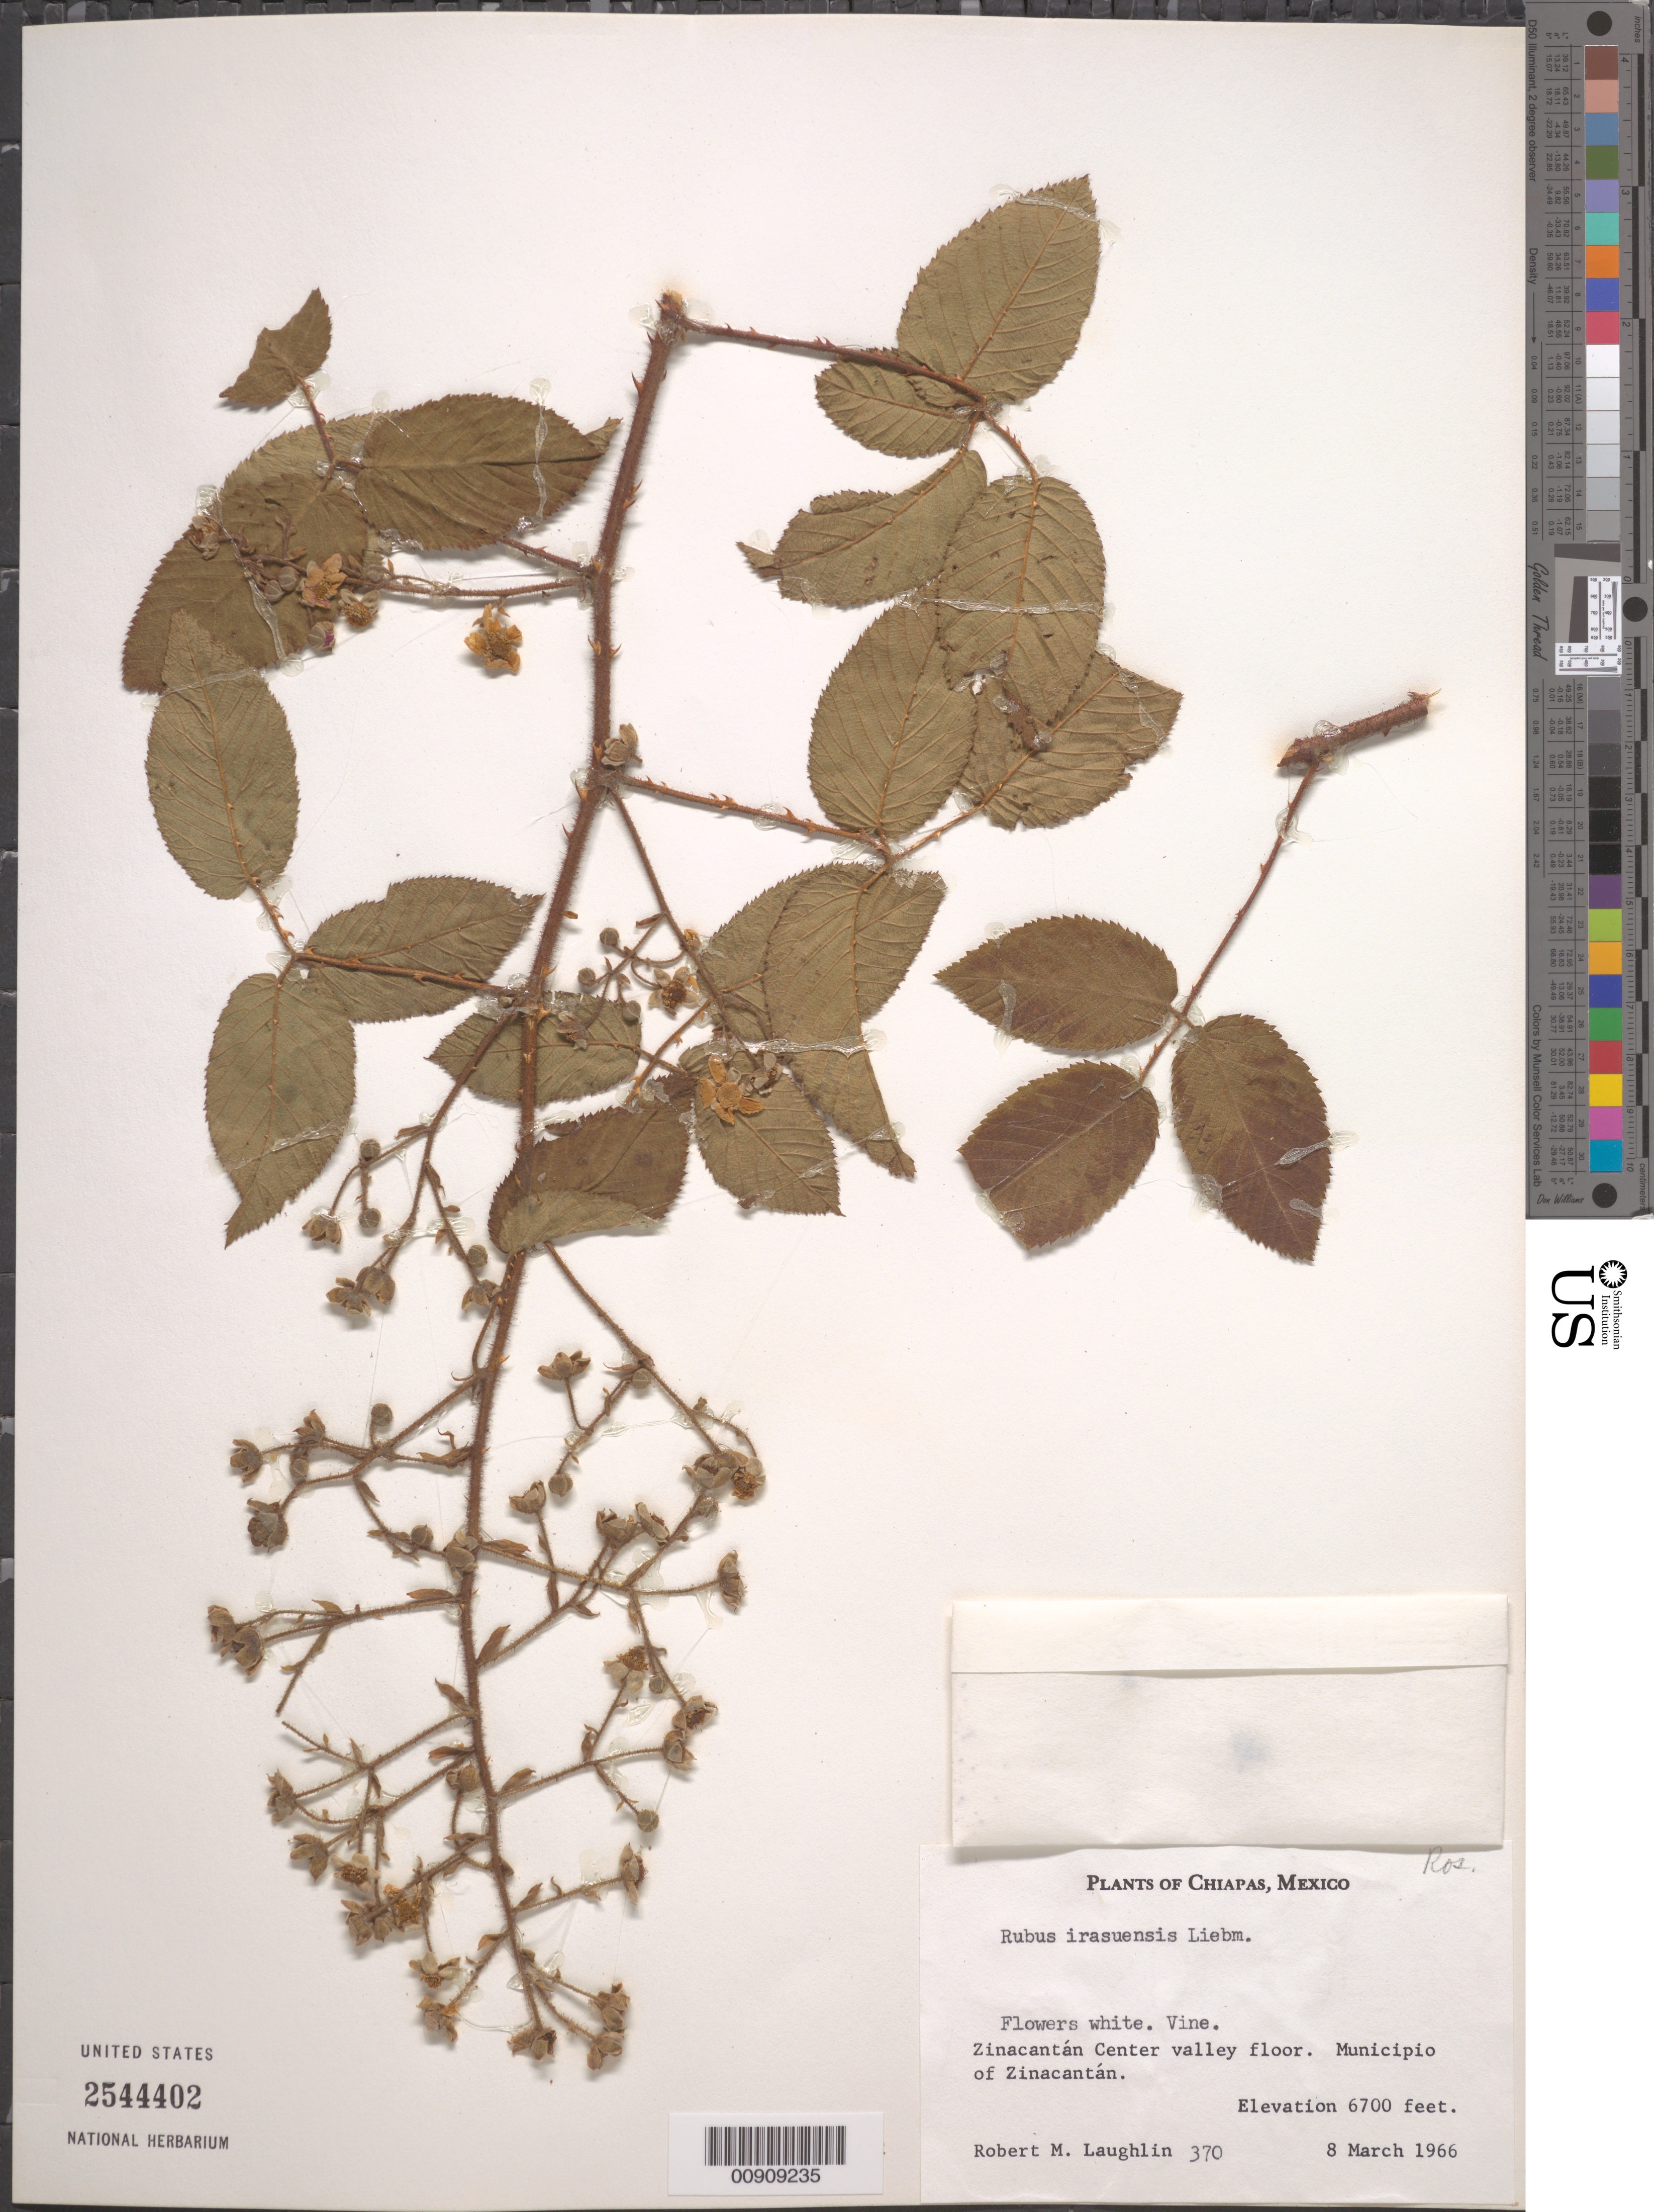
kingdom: Plantae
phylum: Tracheophyta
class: Magnoliopsida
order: Rosales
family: Rosaceae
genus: Rubus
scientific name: Rubus irasuensis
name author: Liebm.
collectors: R. M. Laughlin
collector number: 370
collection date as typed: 08 Mar 1966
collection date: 1966-03-08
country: Mexico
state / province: Chiapas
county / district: Zinacantán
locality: Zinacantán Center valley floor. Municipio of Zinacantán, Chiapas.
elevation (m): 2042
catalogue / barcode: US 2544402